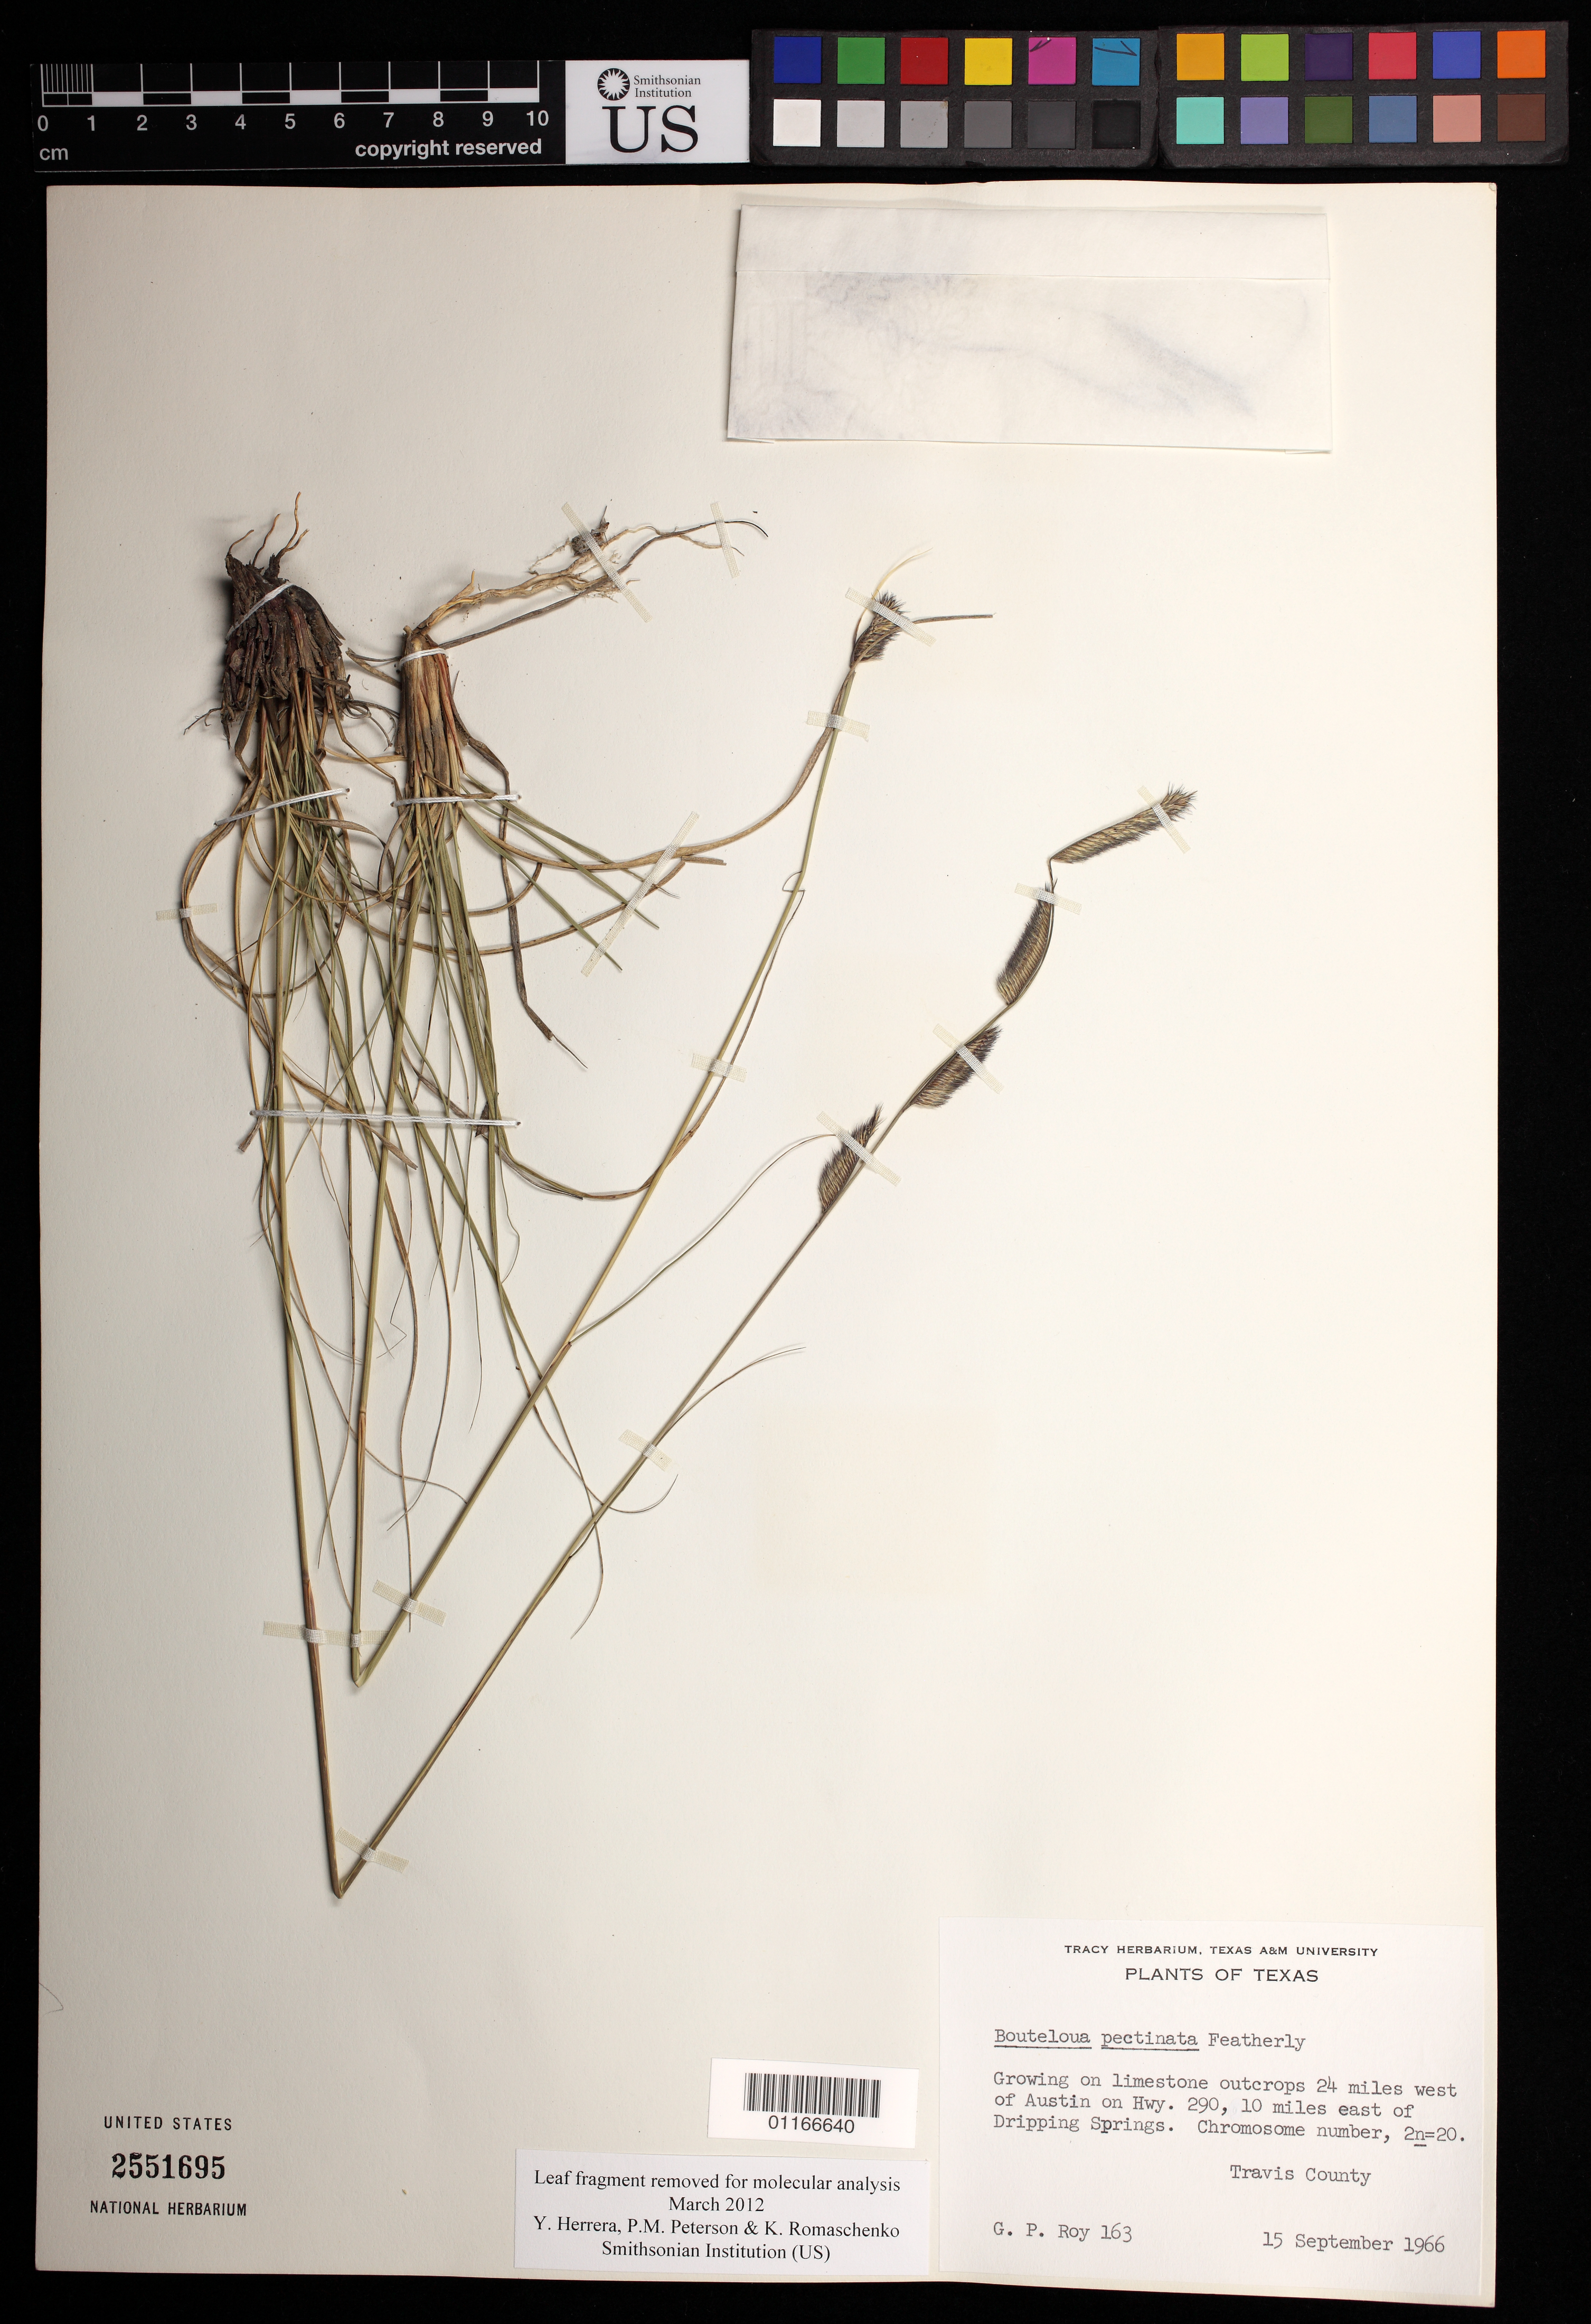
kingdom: Plantae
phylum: Tracheophyta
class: Liliopsida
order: Poales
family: Poaceae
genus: Bouteloua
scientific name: Bouteloua pectinata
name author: Featherly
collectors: G. Roy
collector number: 163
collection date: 1966-09-15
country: United States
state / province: Texas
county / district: Travis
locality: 24 miles west of Austin on Highway 290, 10 miles east of Dripping Springs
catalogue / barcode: US 2551695